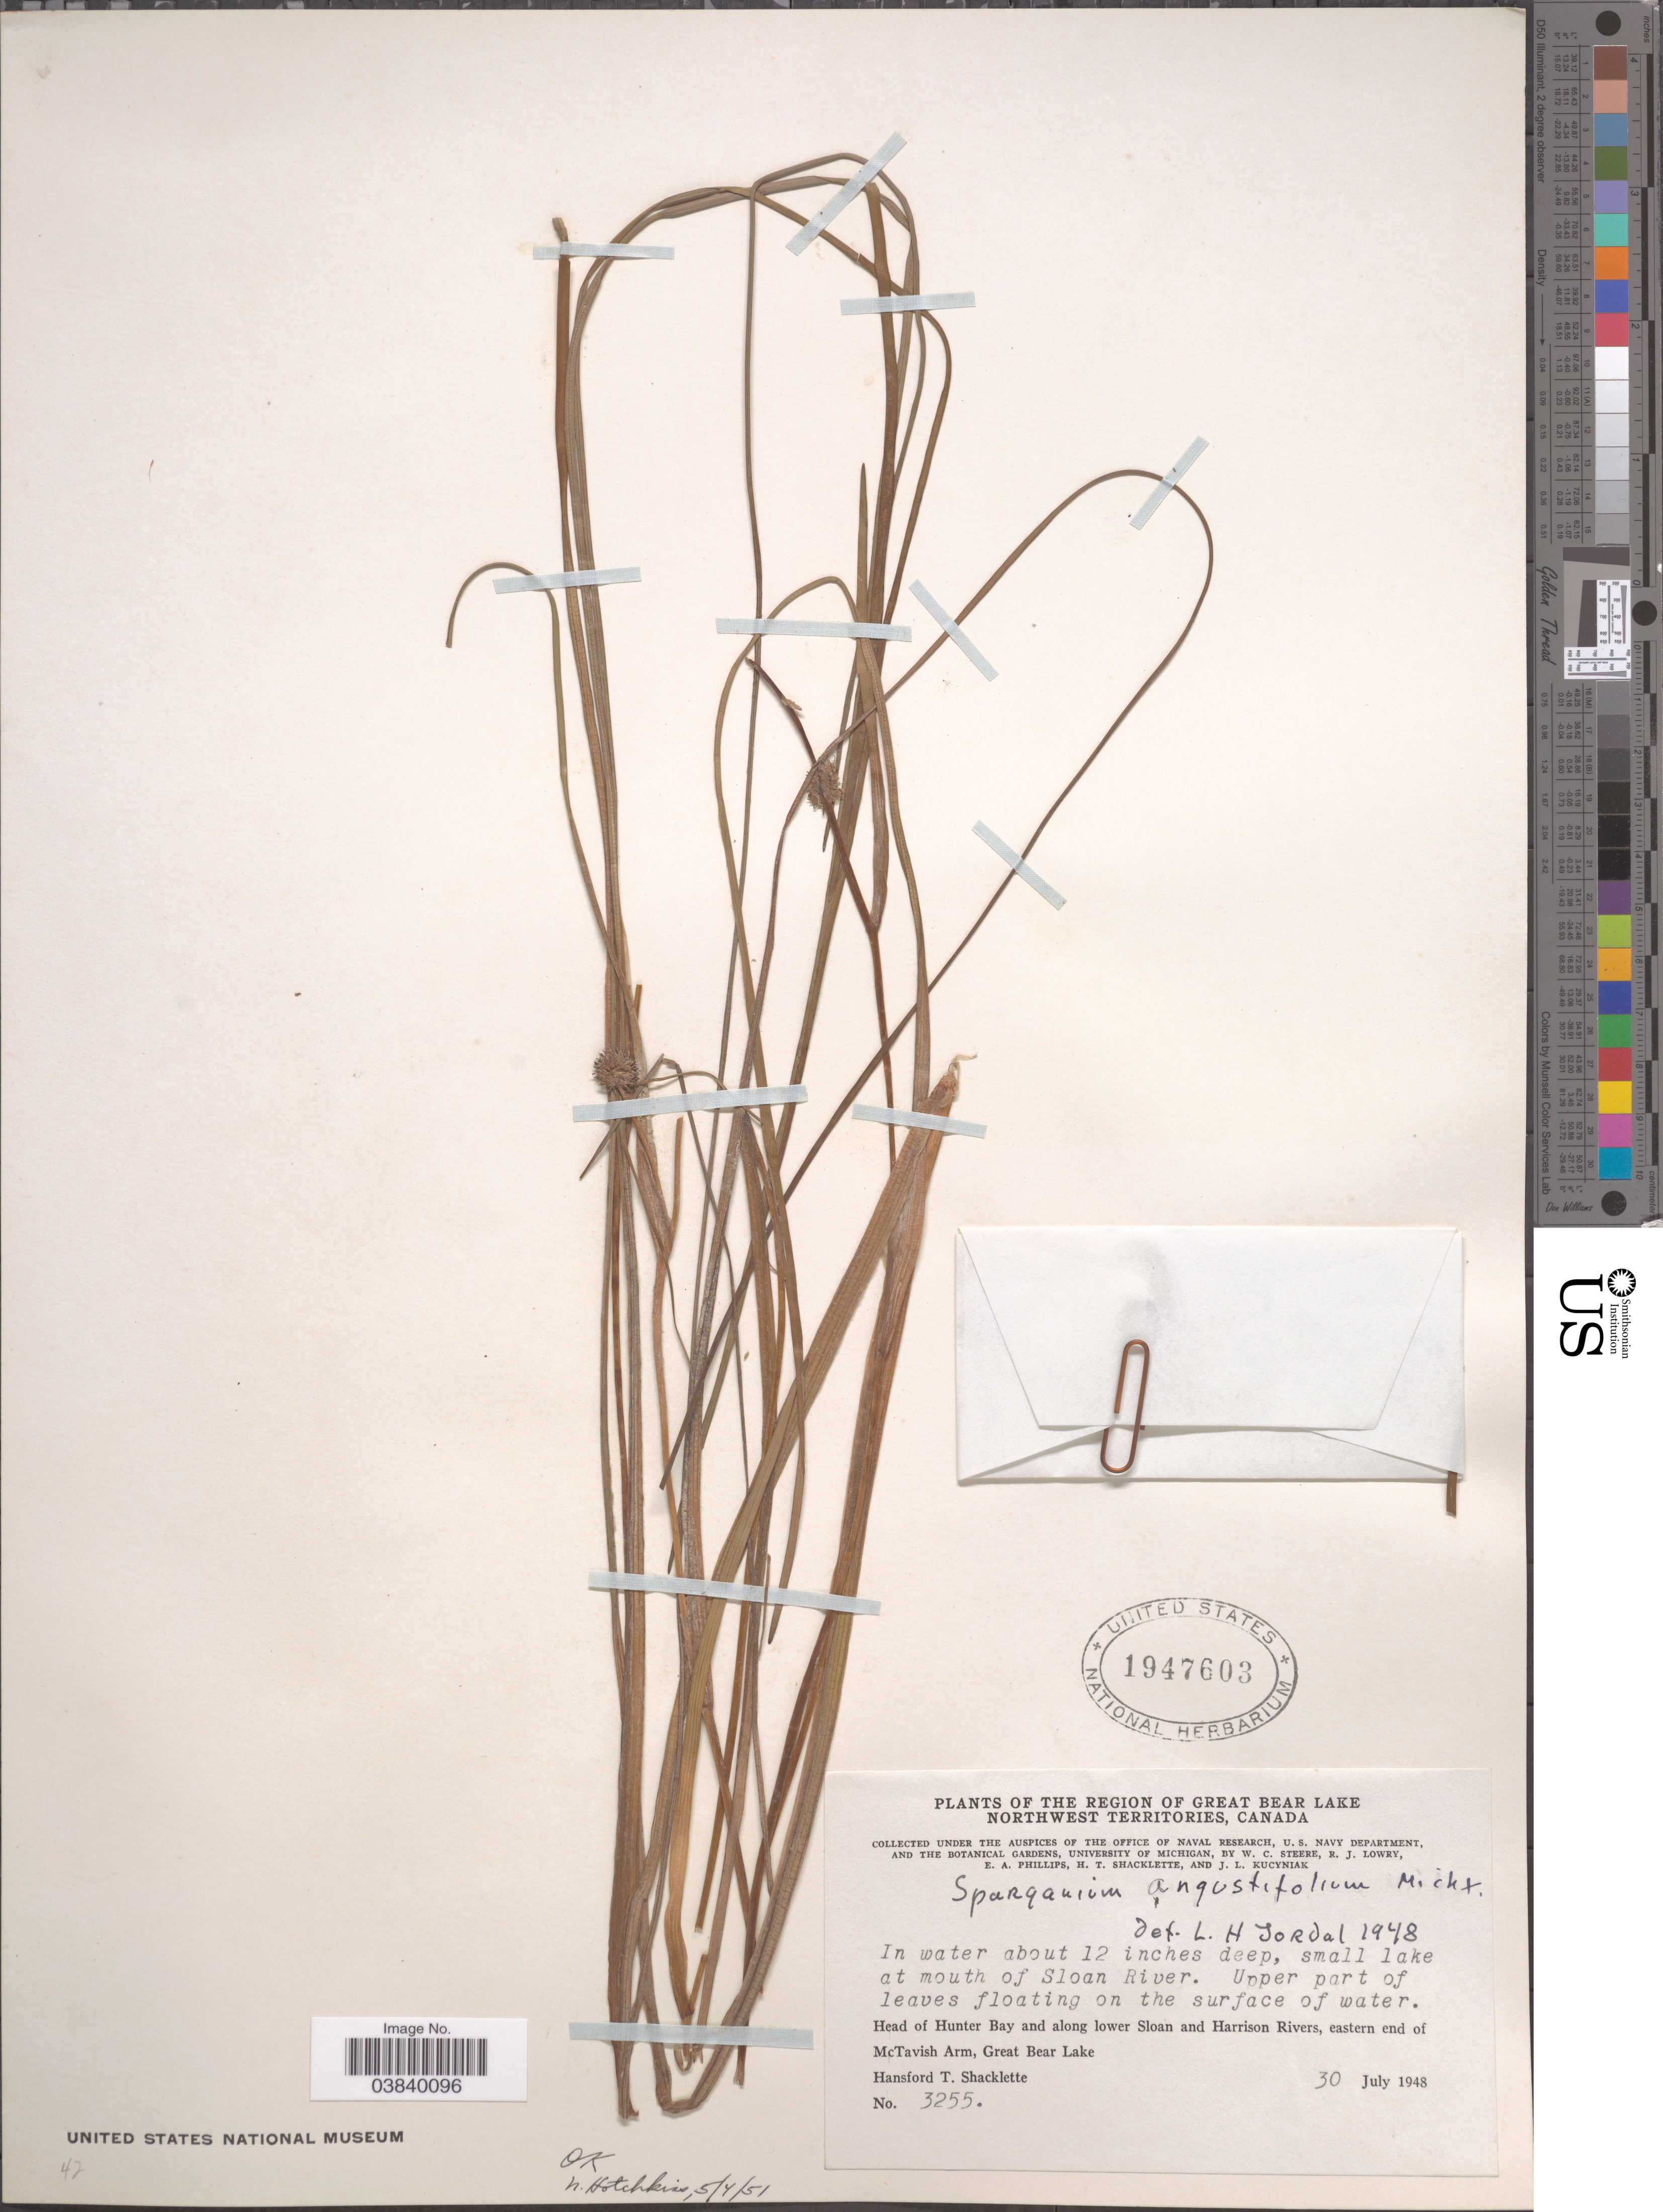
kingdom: Plantae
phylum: Tracheophyta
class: Liliopsida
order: Poales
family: Typhaceae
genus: Sparganium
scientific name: Sparganium angustifolium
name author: Michx.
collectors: H. Shacklette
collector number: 3255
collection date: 1948-07-30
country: Canada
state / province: Northwest Territories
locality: Region of Great Bear Lake. At mouth of Sloan River. Head of Hunter Bay and along lower Sloan and Harrison Rivers, eastern end of McTavish Arm, Great Bear Lake.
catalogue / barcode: US 1947603